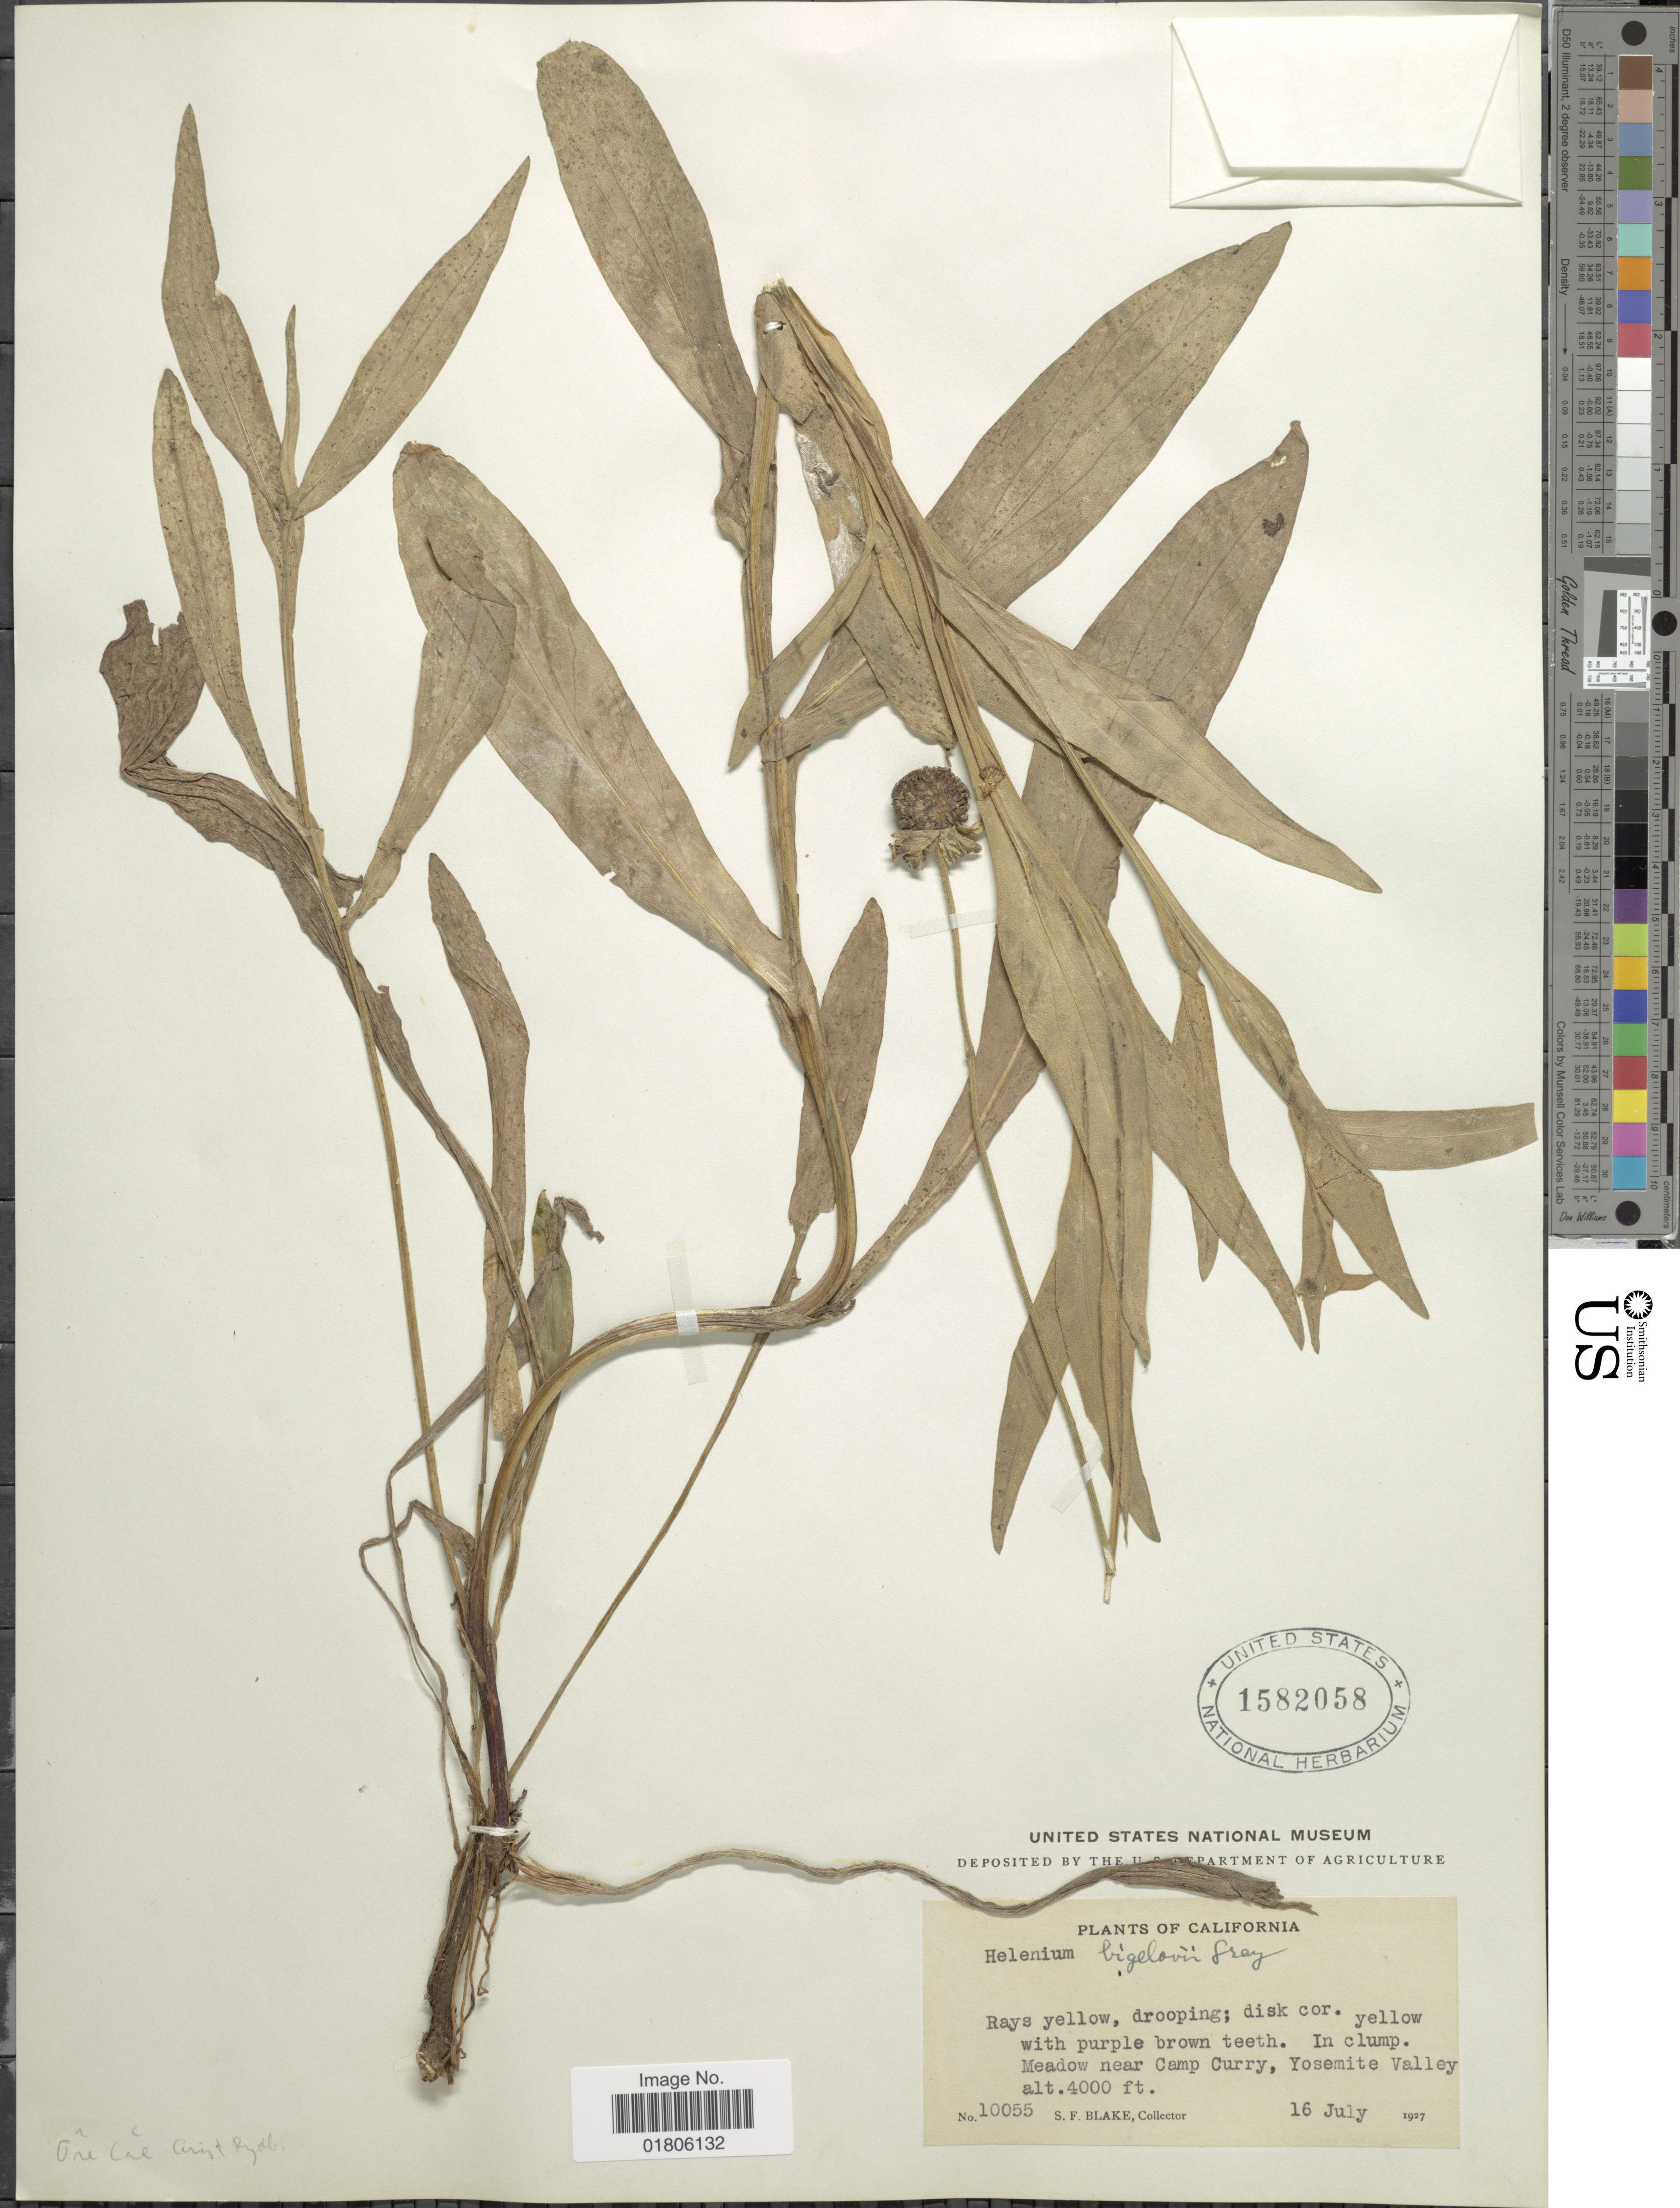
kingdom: Plantae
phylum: Tracheophyta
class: Magnoliopsida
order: Asterales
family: Asteraceae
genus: Helenium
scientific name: Helenium bigelovii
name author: A. Gray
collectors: S. Blake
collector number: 10055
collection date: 1927-07-16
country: United States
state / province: California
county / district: Mariposa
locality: Meadow near Camp Curry, Yosemite Valley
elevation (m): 1219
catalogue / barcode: US 1582058